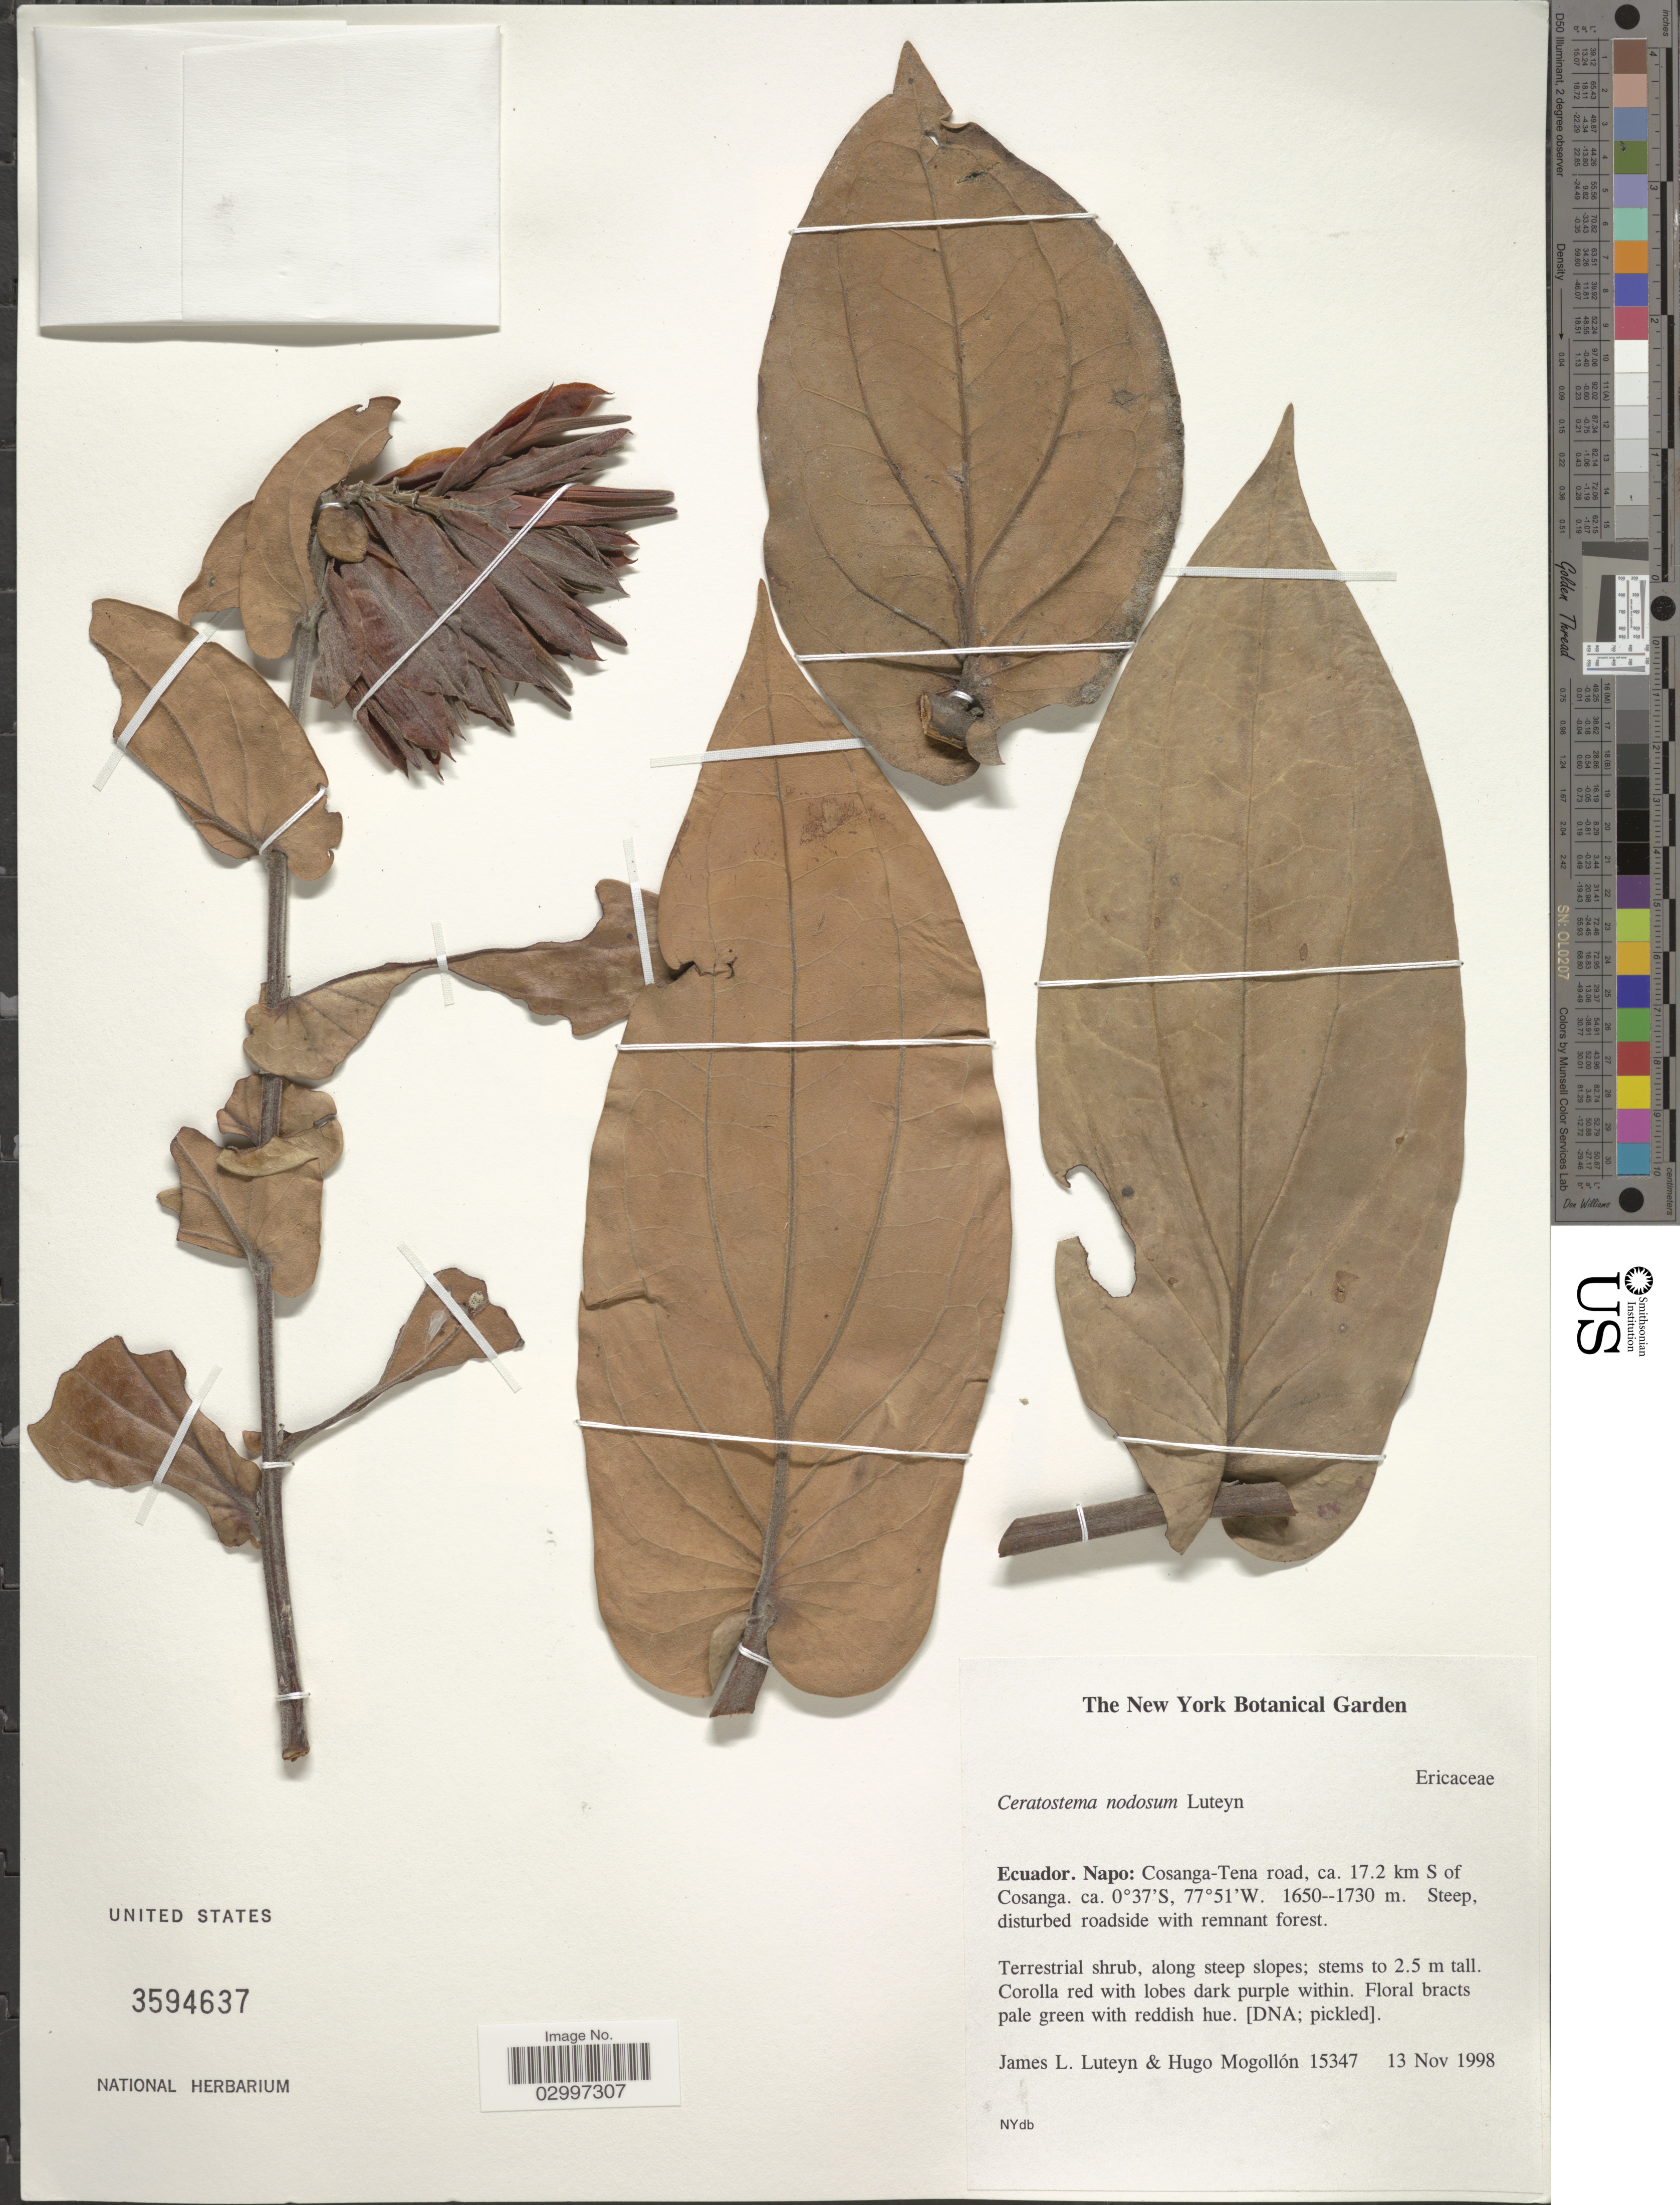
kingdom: Plantae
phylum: Tracheophyta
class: Magnoliopsida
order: Ericales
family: Ericaceae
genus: Ceratostema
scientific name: Ceratostema nodosum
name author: Luteyn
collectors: J. Luteyn & H. Mogollón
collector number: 15347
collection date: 1998-11-13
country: Ecuador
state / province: Napo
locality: Cosanga-Tena road, ca. 17.2 km S of Cosanga.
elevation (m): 1650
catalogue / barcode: US 3594637